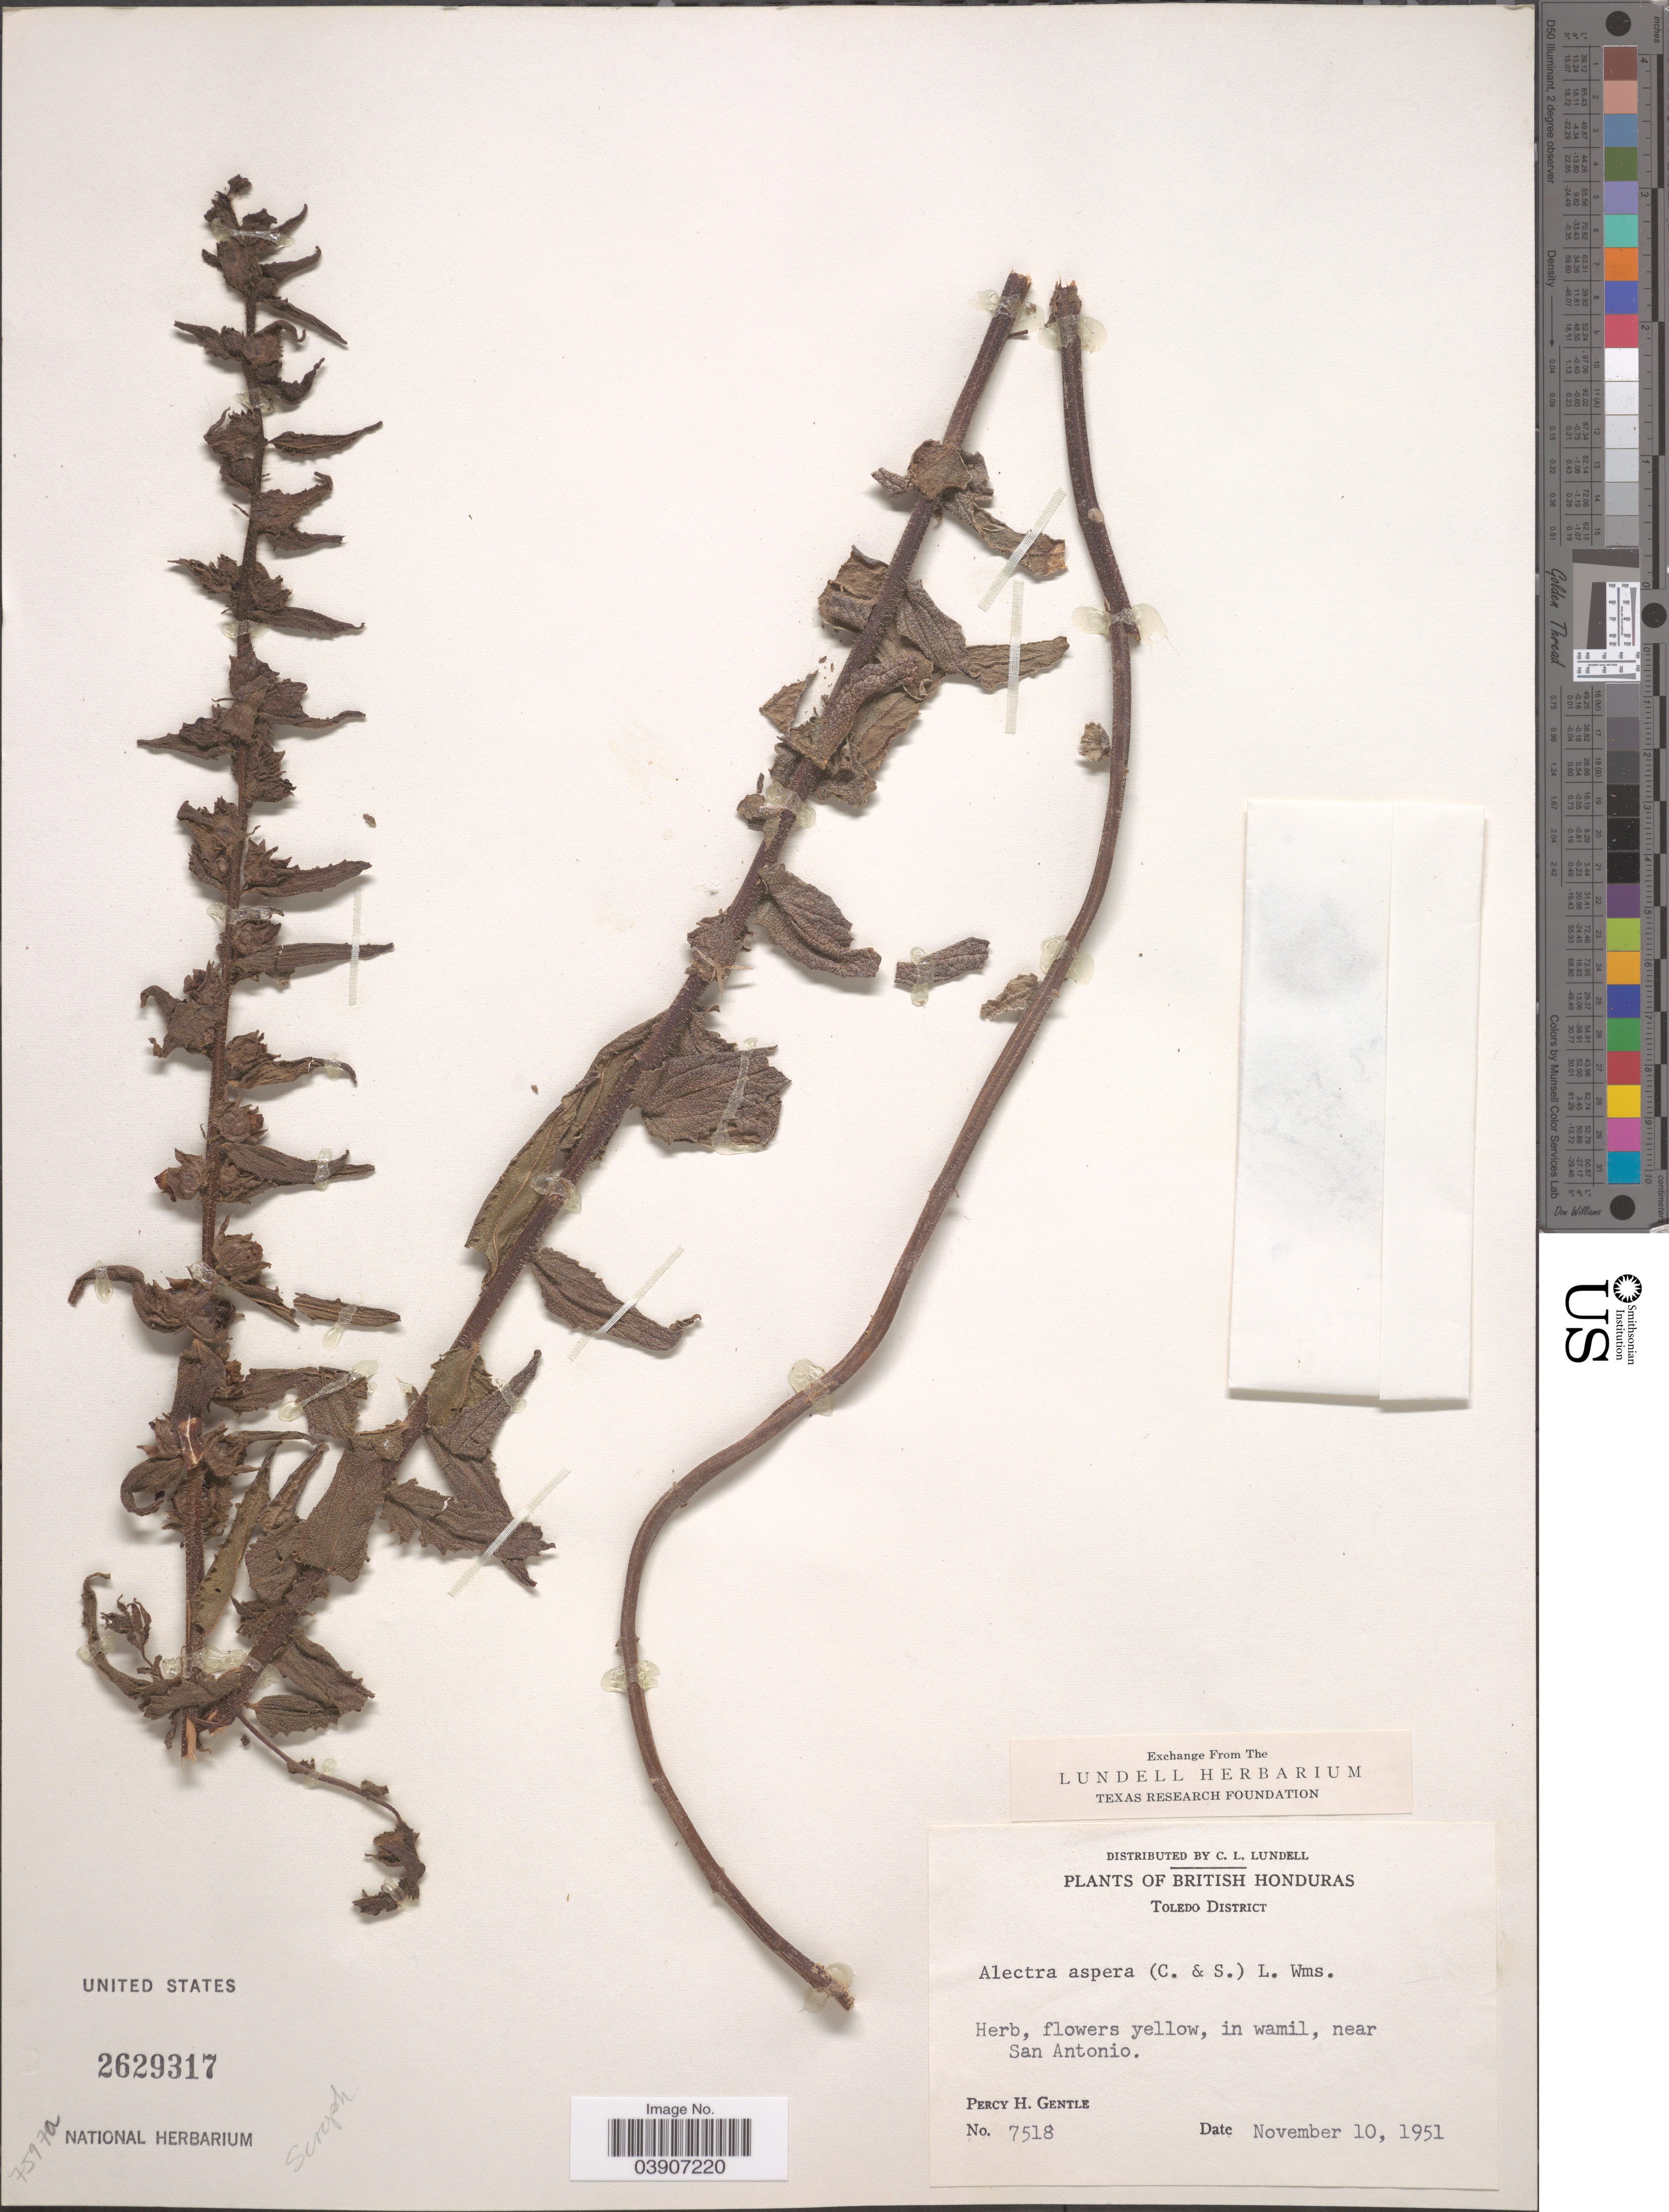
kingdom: Plantae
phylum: Tracheophyta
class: Magnoliopsida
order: Lamiales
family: Orobanchaceae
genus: Alectra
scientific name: Alectra aspera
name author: (Cham. & Schltdl.) L.O. Williams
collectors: P. H. Gentle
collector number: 7518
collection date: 1951-11-10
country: Belize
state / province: Toledo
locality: British Honduras. Toledo District. Near San Antonio.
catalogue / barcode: US 2629317